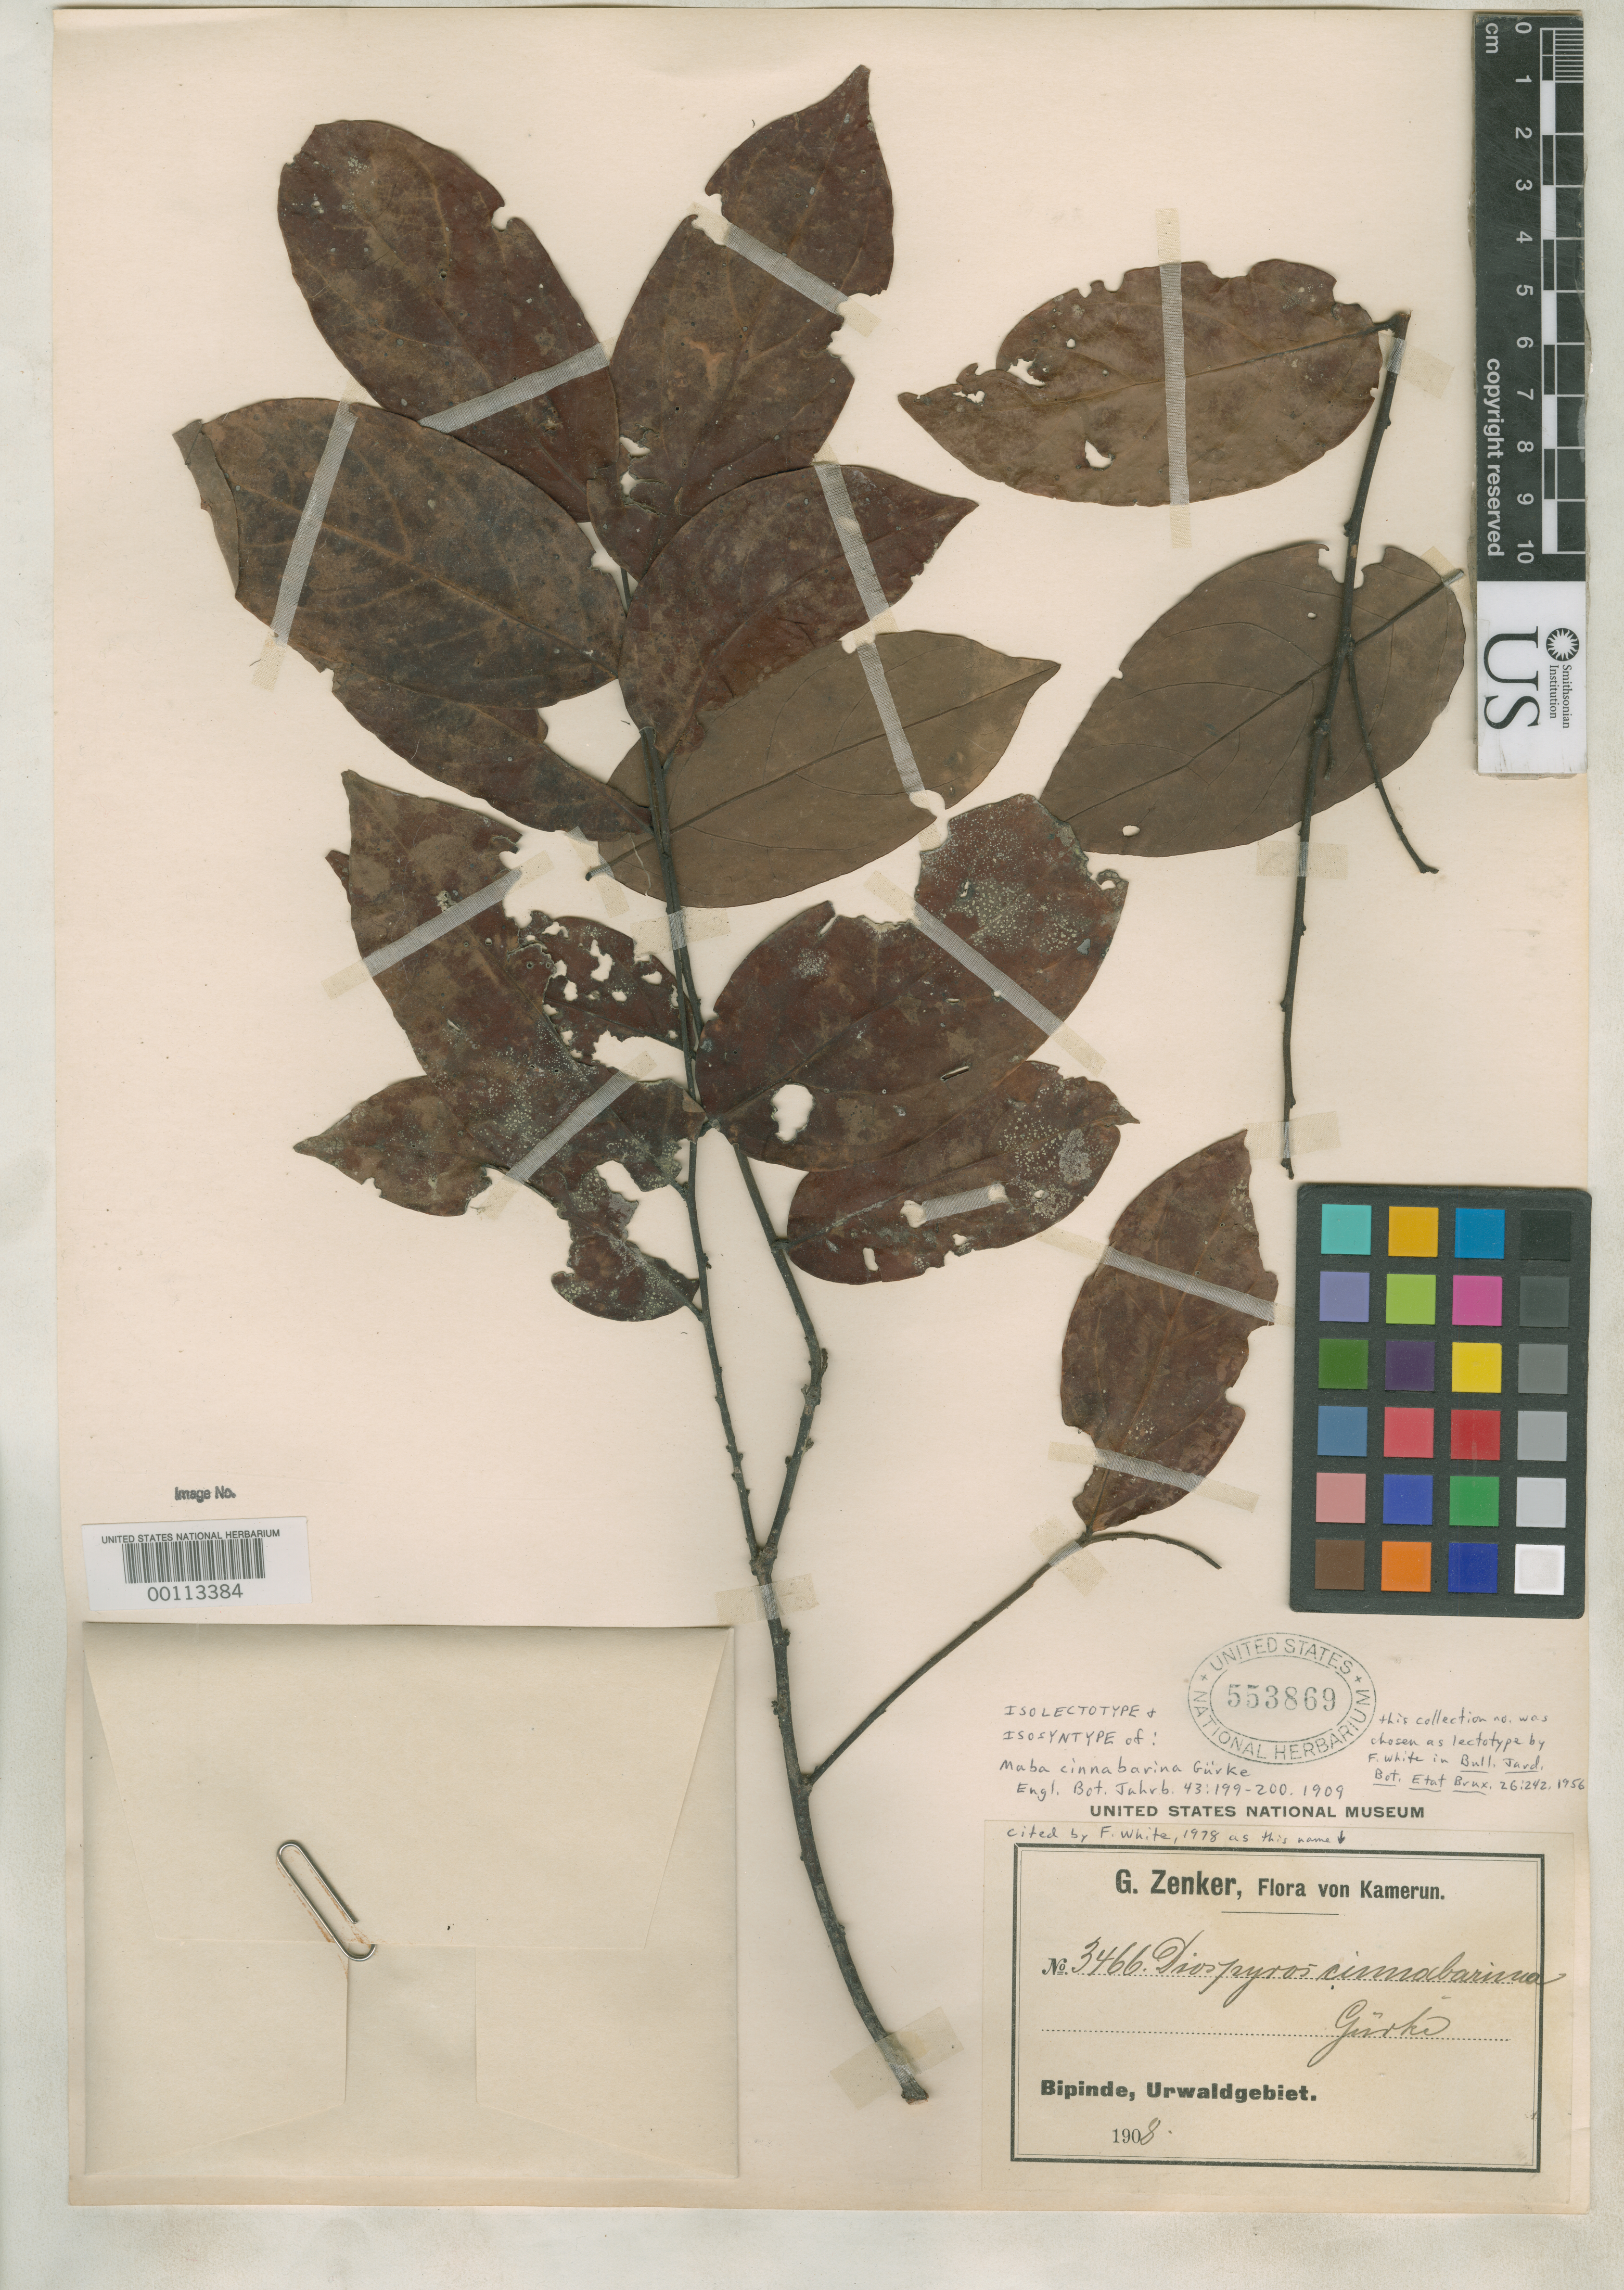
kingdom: Plantae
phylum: Tracheophyta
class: Magnoliopsida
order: Ericales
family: Ebenaceae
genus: Maba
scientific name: Maba cinnabarina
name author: Gürke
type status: Isolectotype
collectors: G. A. Zenker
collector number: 3466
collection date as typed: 1908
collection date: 1908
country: Cameroon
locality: Bipinde, Urwaldgebiet.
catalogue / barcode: US 553869